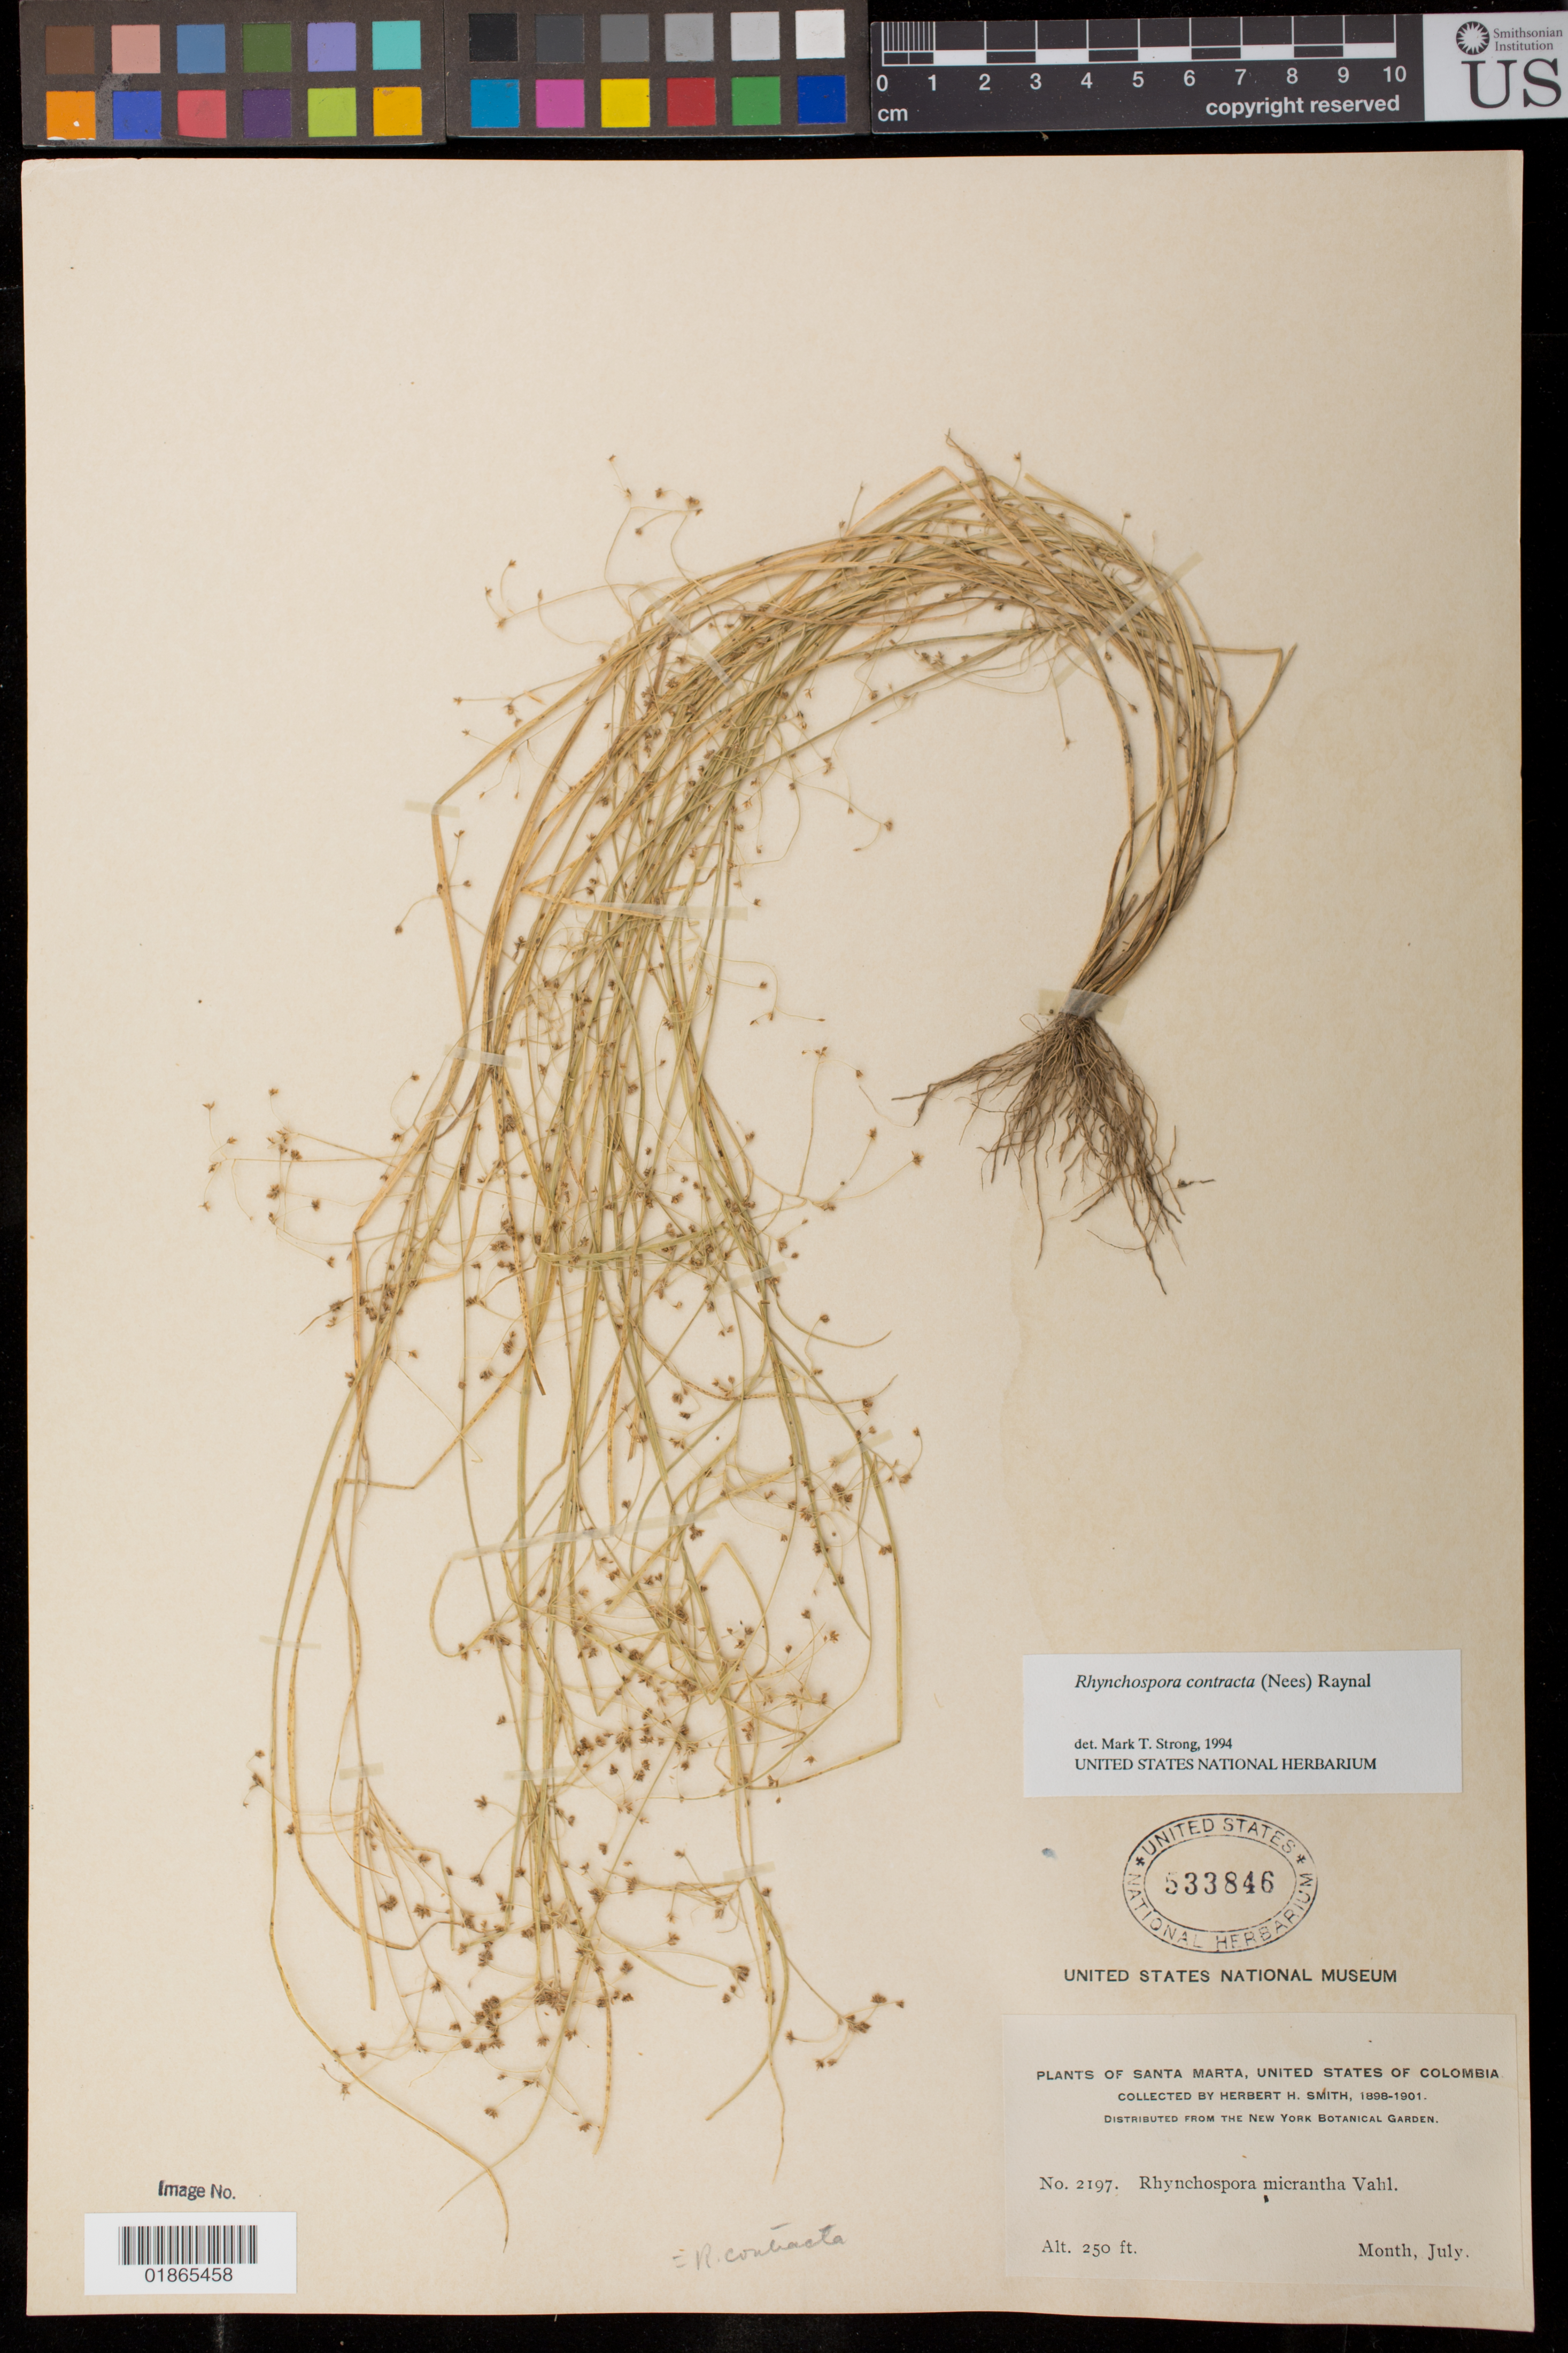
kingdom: Plantae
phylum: Tracheophyta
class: Liliopsida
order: Poales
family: Cyperaceae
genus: Rhynchospora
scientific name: Rhynchospora contracta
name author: (Nees) J. Raynal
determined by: Strong, M. T., (US), Smithsonian Institution - National Museum of Natural History (UNITED STATES)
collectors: Herbert H. Smith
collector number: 2197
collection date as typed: July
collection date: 1898/1901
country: Colombia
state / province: Magdalena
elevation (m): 76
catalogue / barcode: US 533846